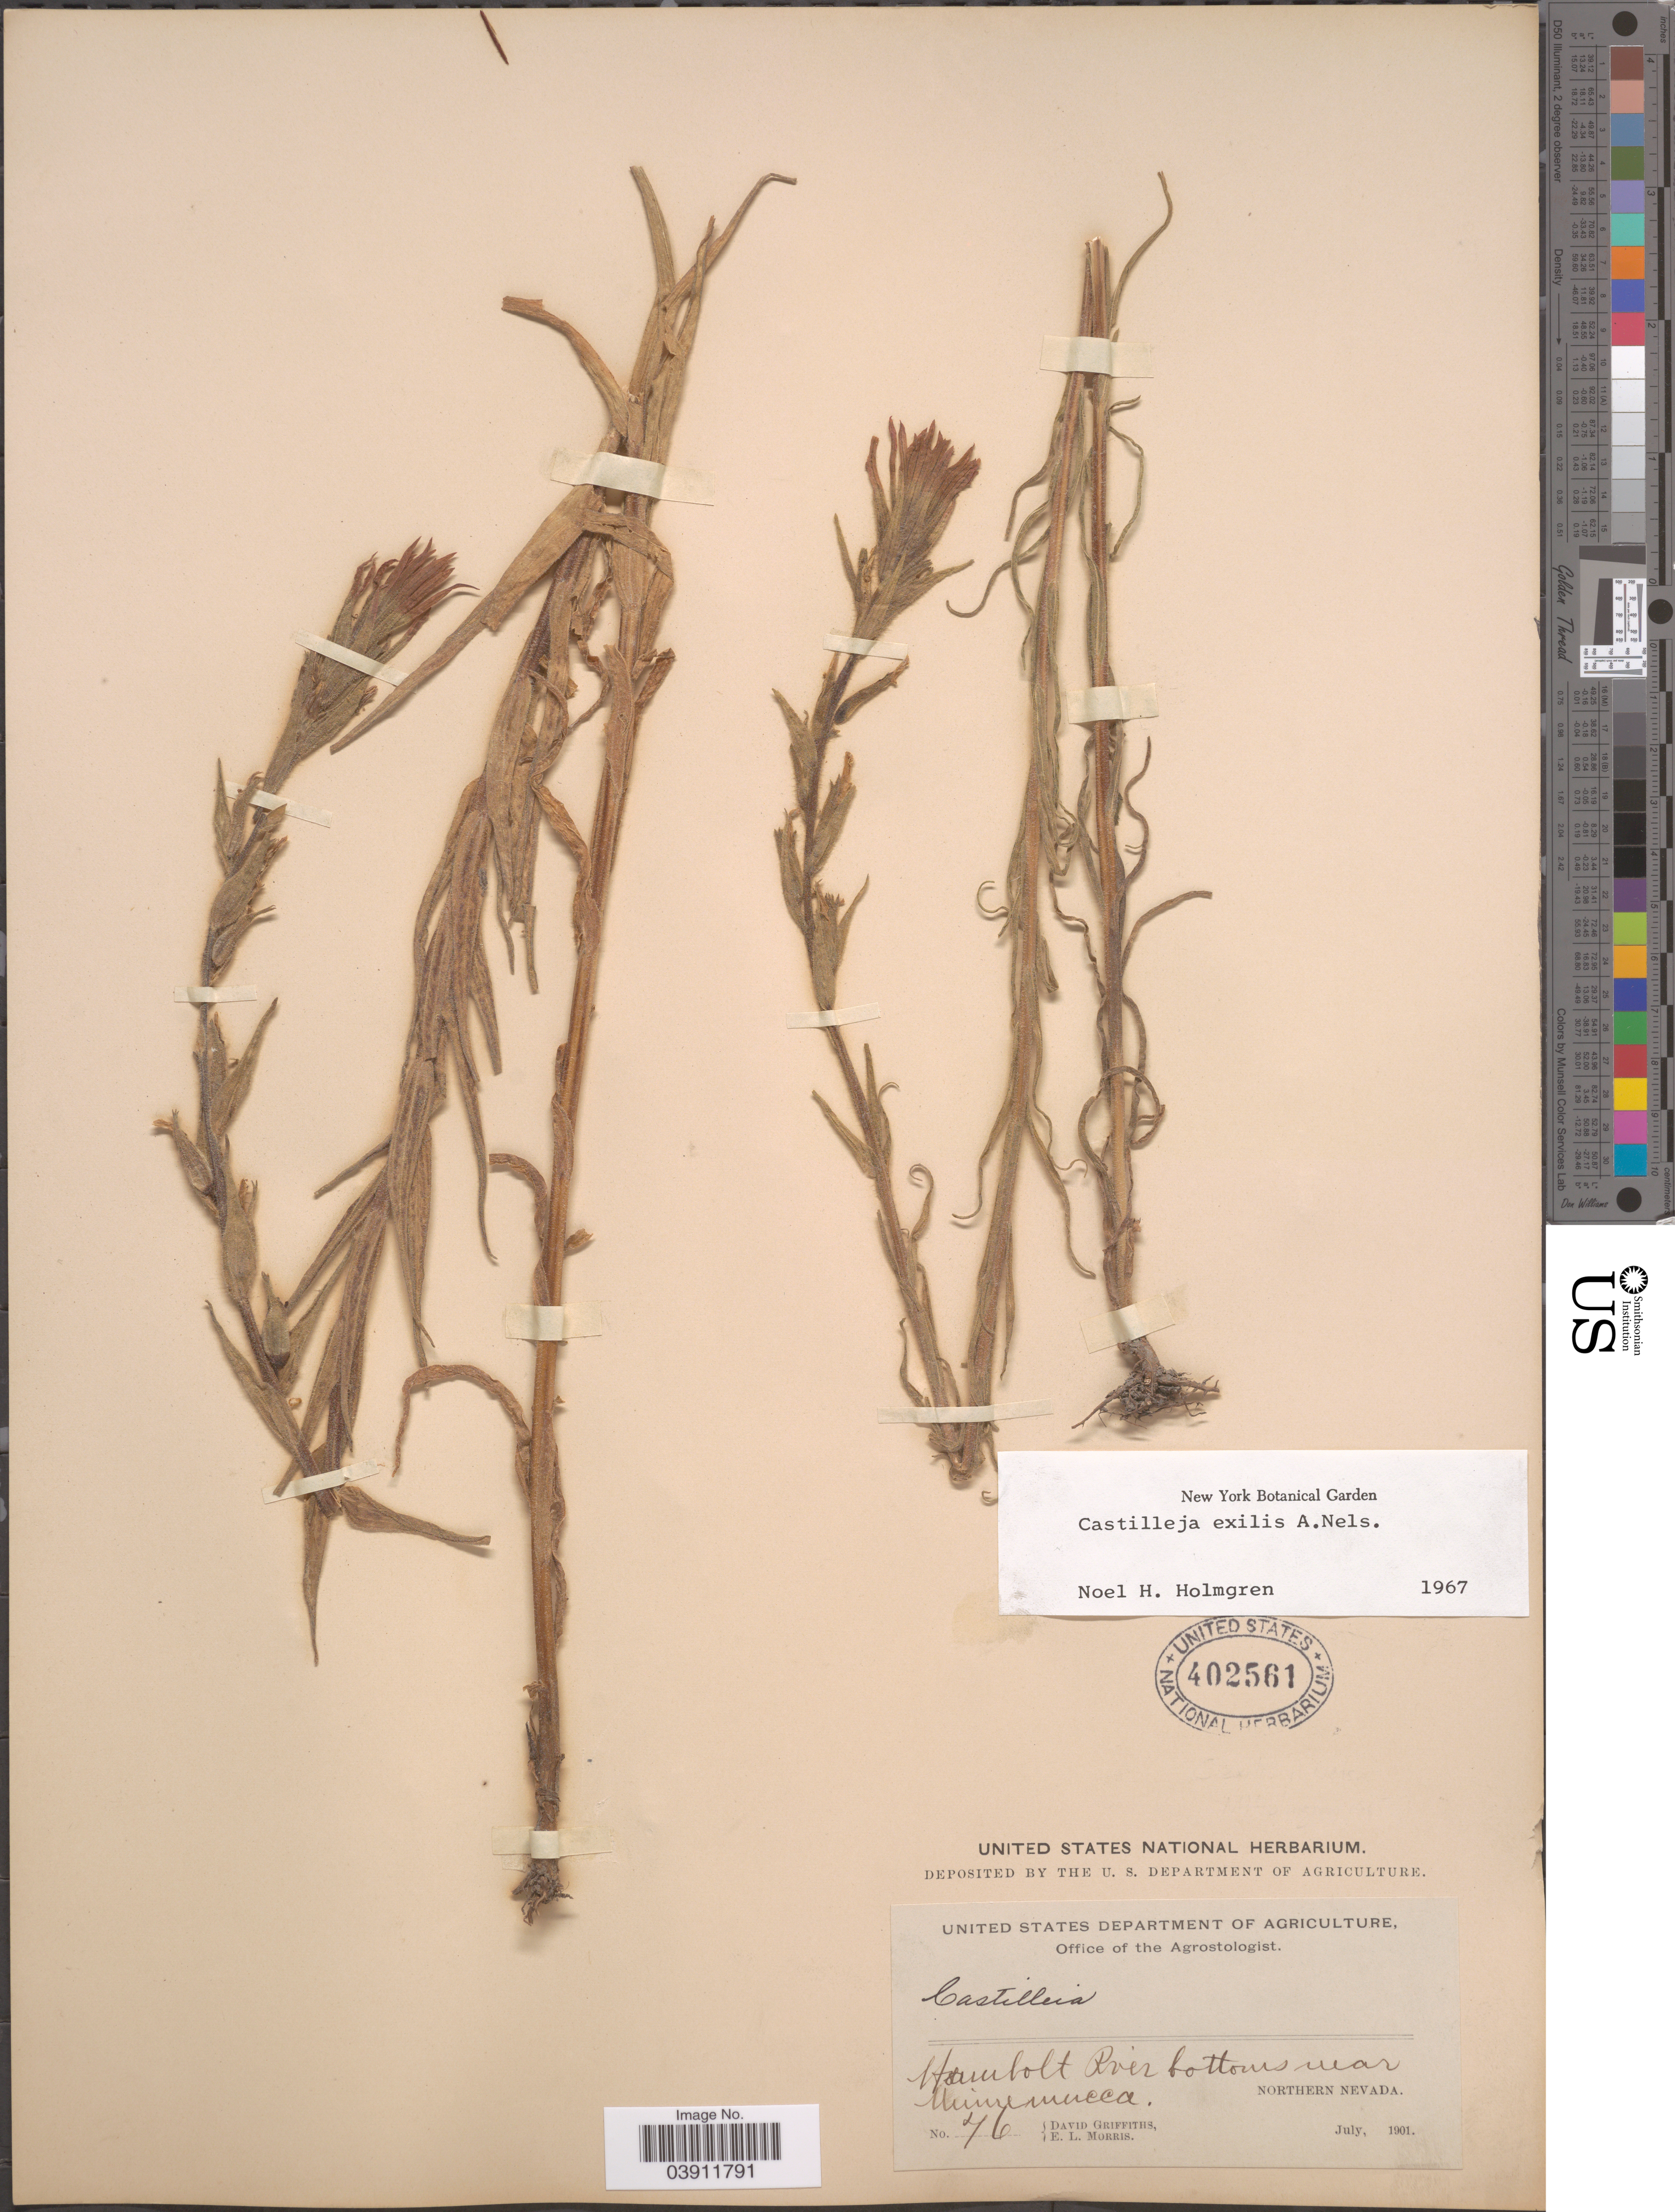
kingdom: Plantae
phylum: Tracheophyta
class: Magnoliopsida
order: Lamiales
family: Orobanchaceae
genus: Castilleja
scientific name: Castilleja exilis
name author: A. Nelson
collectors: D. Griffiths & E. Morris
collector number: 46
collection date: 1901-07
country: United States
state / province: Nevada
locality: Humboldt River bottoms near Winnemucca. Northern Nevada.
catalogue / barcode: US 402561